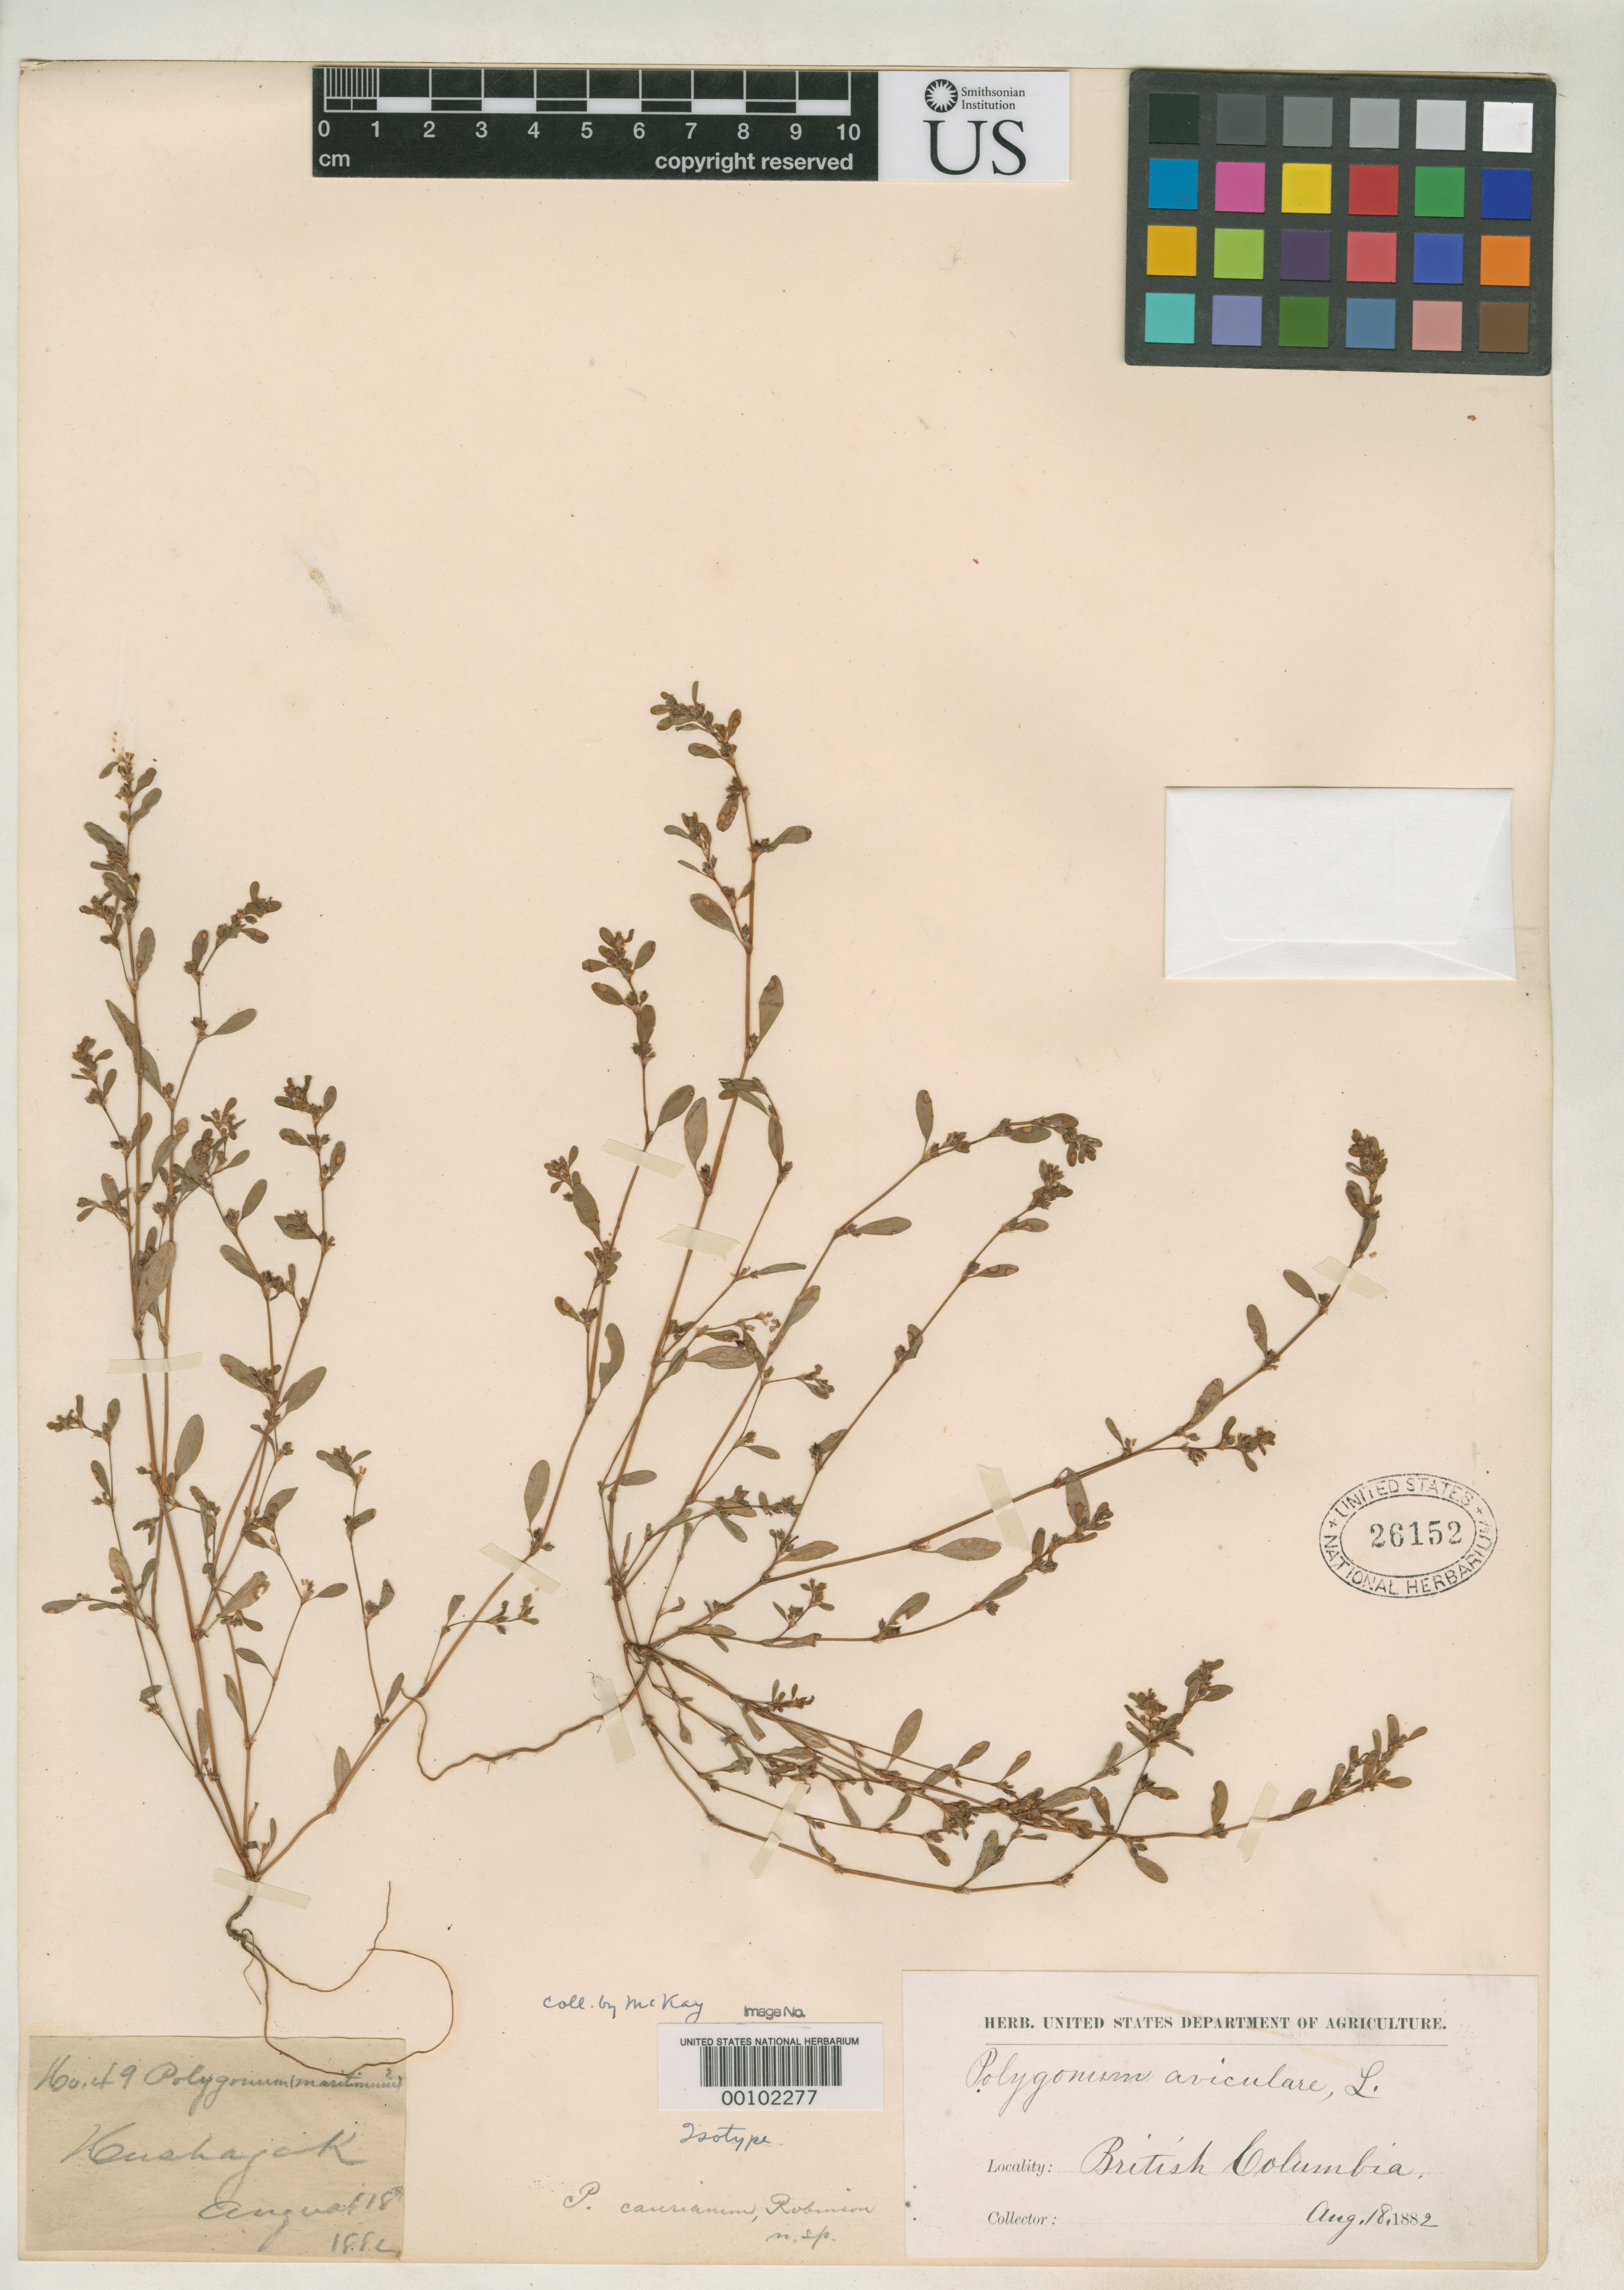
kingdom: Plantae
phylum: Tracheophyta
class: Magnoliopsida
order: Caryophyllales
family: Polygonaceae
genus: Polygonum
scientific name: Polygonum caurianum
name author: B.L. Rob.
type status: Isotype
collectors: A. McKay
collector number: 49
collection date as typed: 18 Aug 1882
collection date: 1882-08-18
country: Canada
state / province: British Columbia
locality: Hushagak.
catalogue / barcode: US 26152